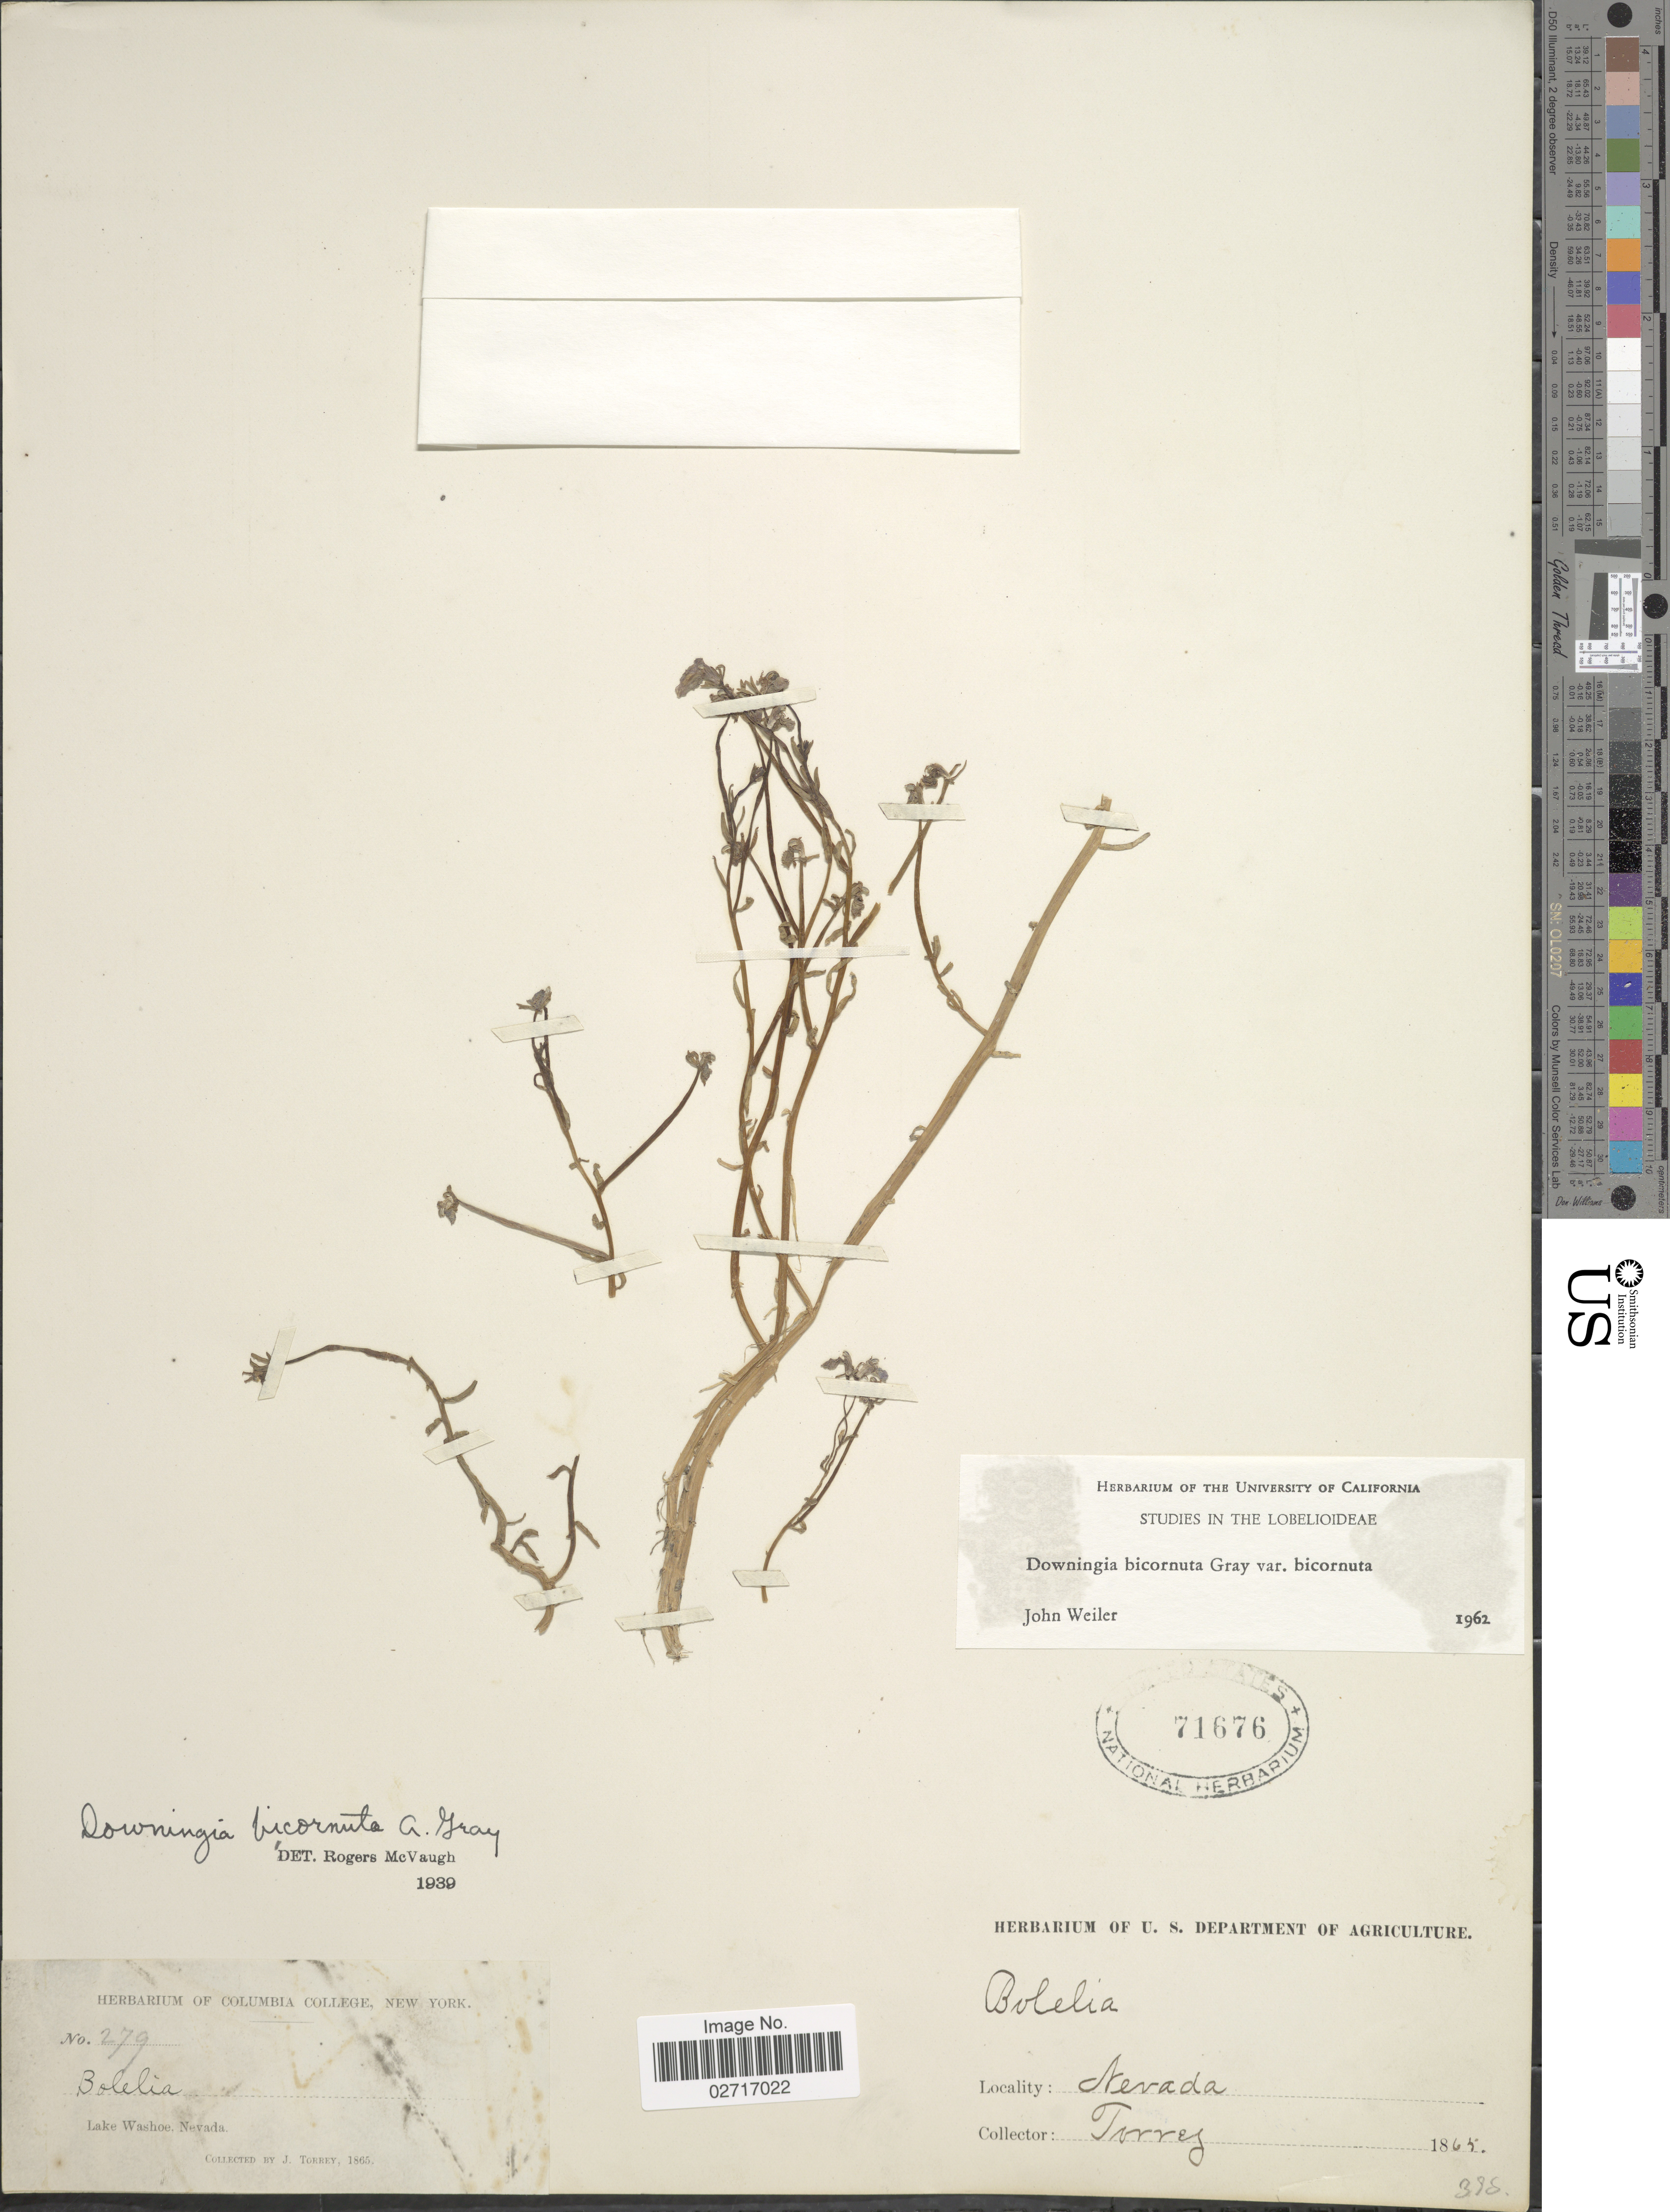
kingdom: Plantae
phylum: Tracheophyta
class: Magnoliopsida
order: Asterales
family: Campanulaceae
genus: Downingia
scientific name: Downingia bicornuta var. bicornuta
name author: A. Gray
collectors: J. Torrey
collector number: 279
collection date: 1865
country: United States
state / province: Nevada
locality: Lake Washoe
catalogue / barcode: US 71676